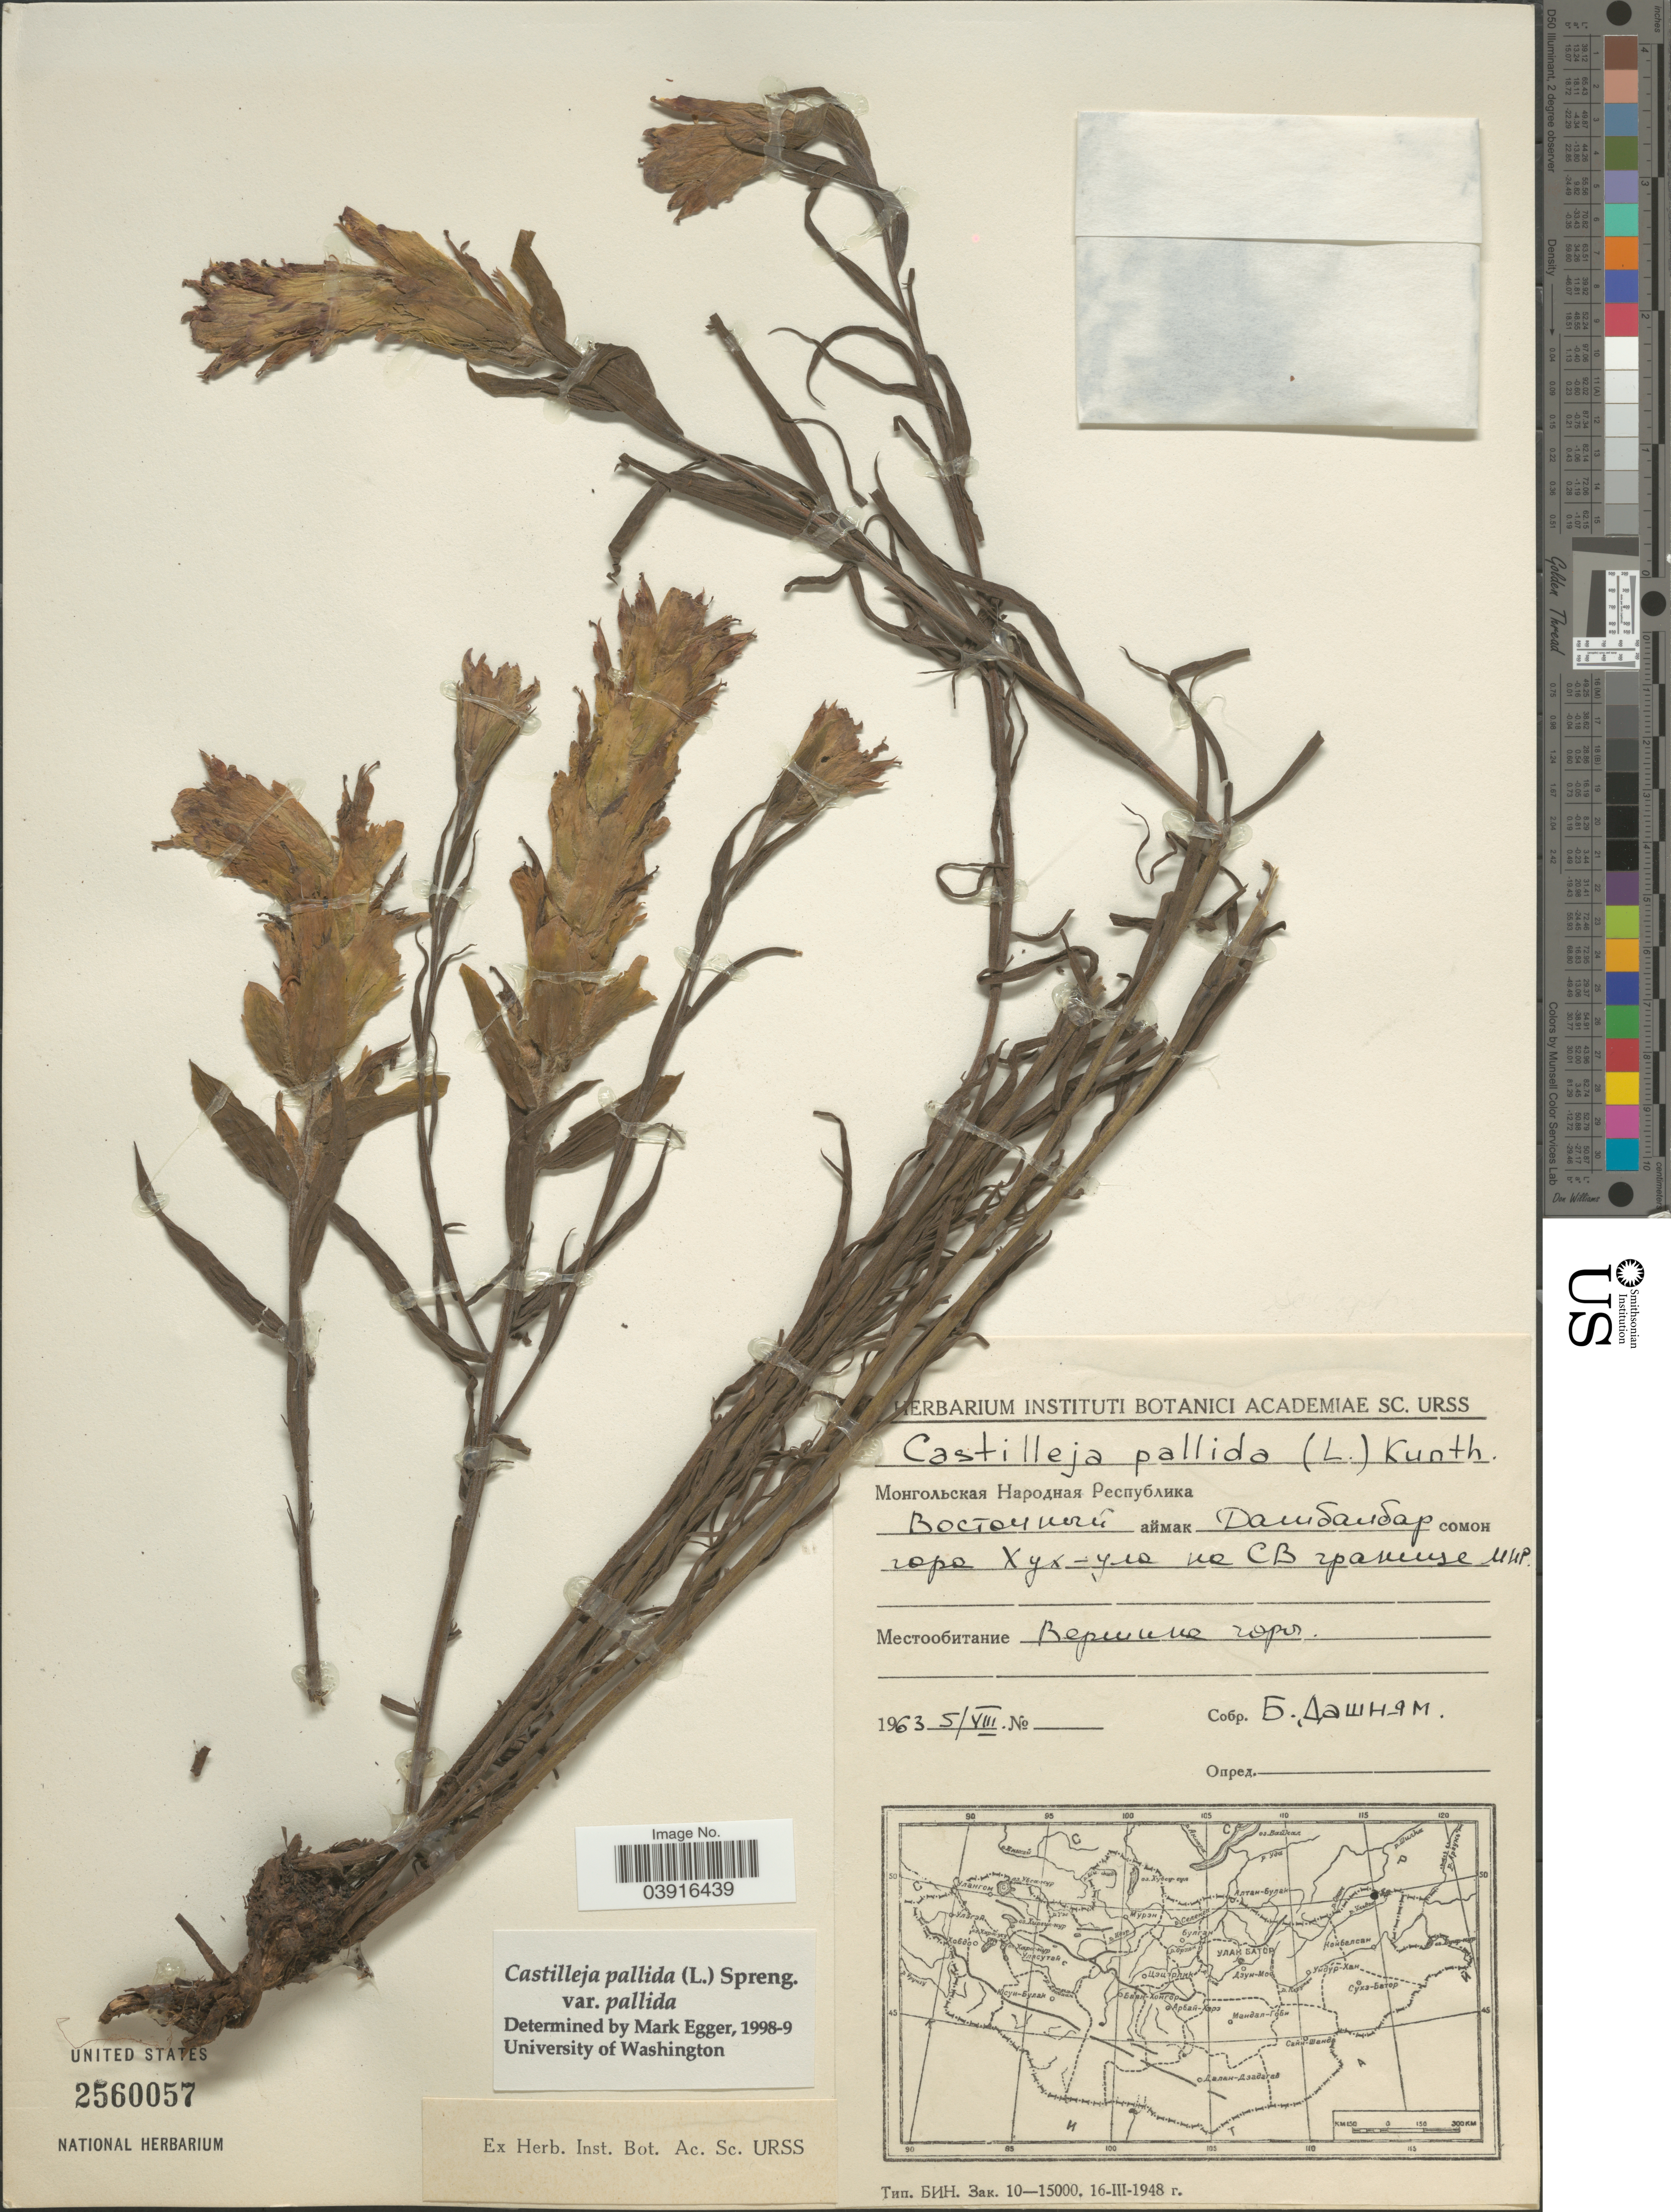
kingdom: Plantae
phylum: Tracheophyta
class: Magnoliopsida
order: Lamiales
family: Orobanchaceae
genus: Castilleja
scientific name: Castilleja pallida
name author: (L.) Spreng.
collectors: B. Dashnyam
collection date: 1963-08-05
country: Mongolia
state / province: Dornod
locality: Dashbalbar sum, Hoh Uul Mt.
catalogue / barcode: US 2560057